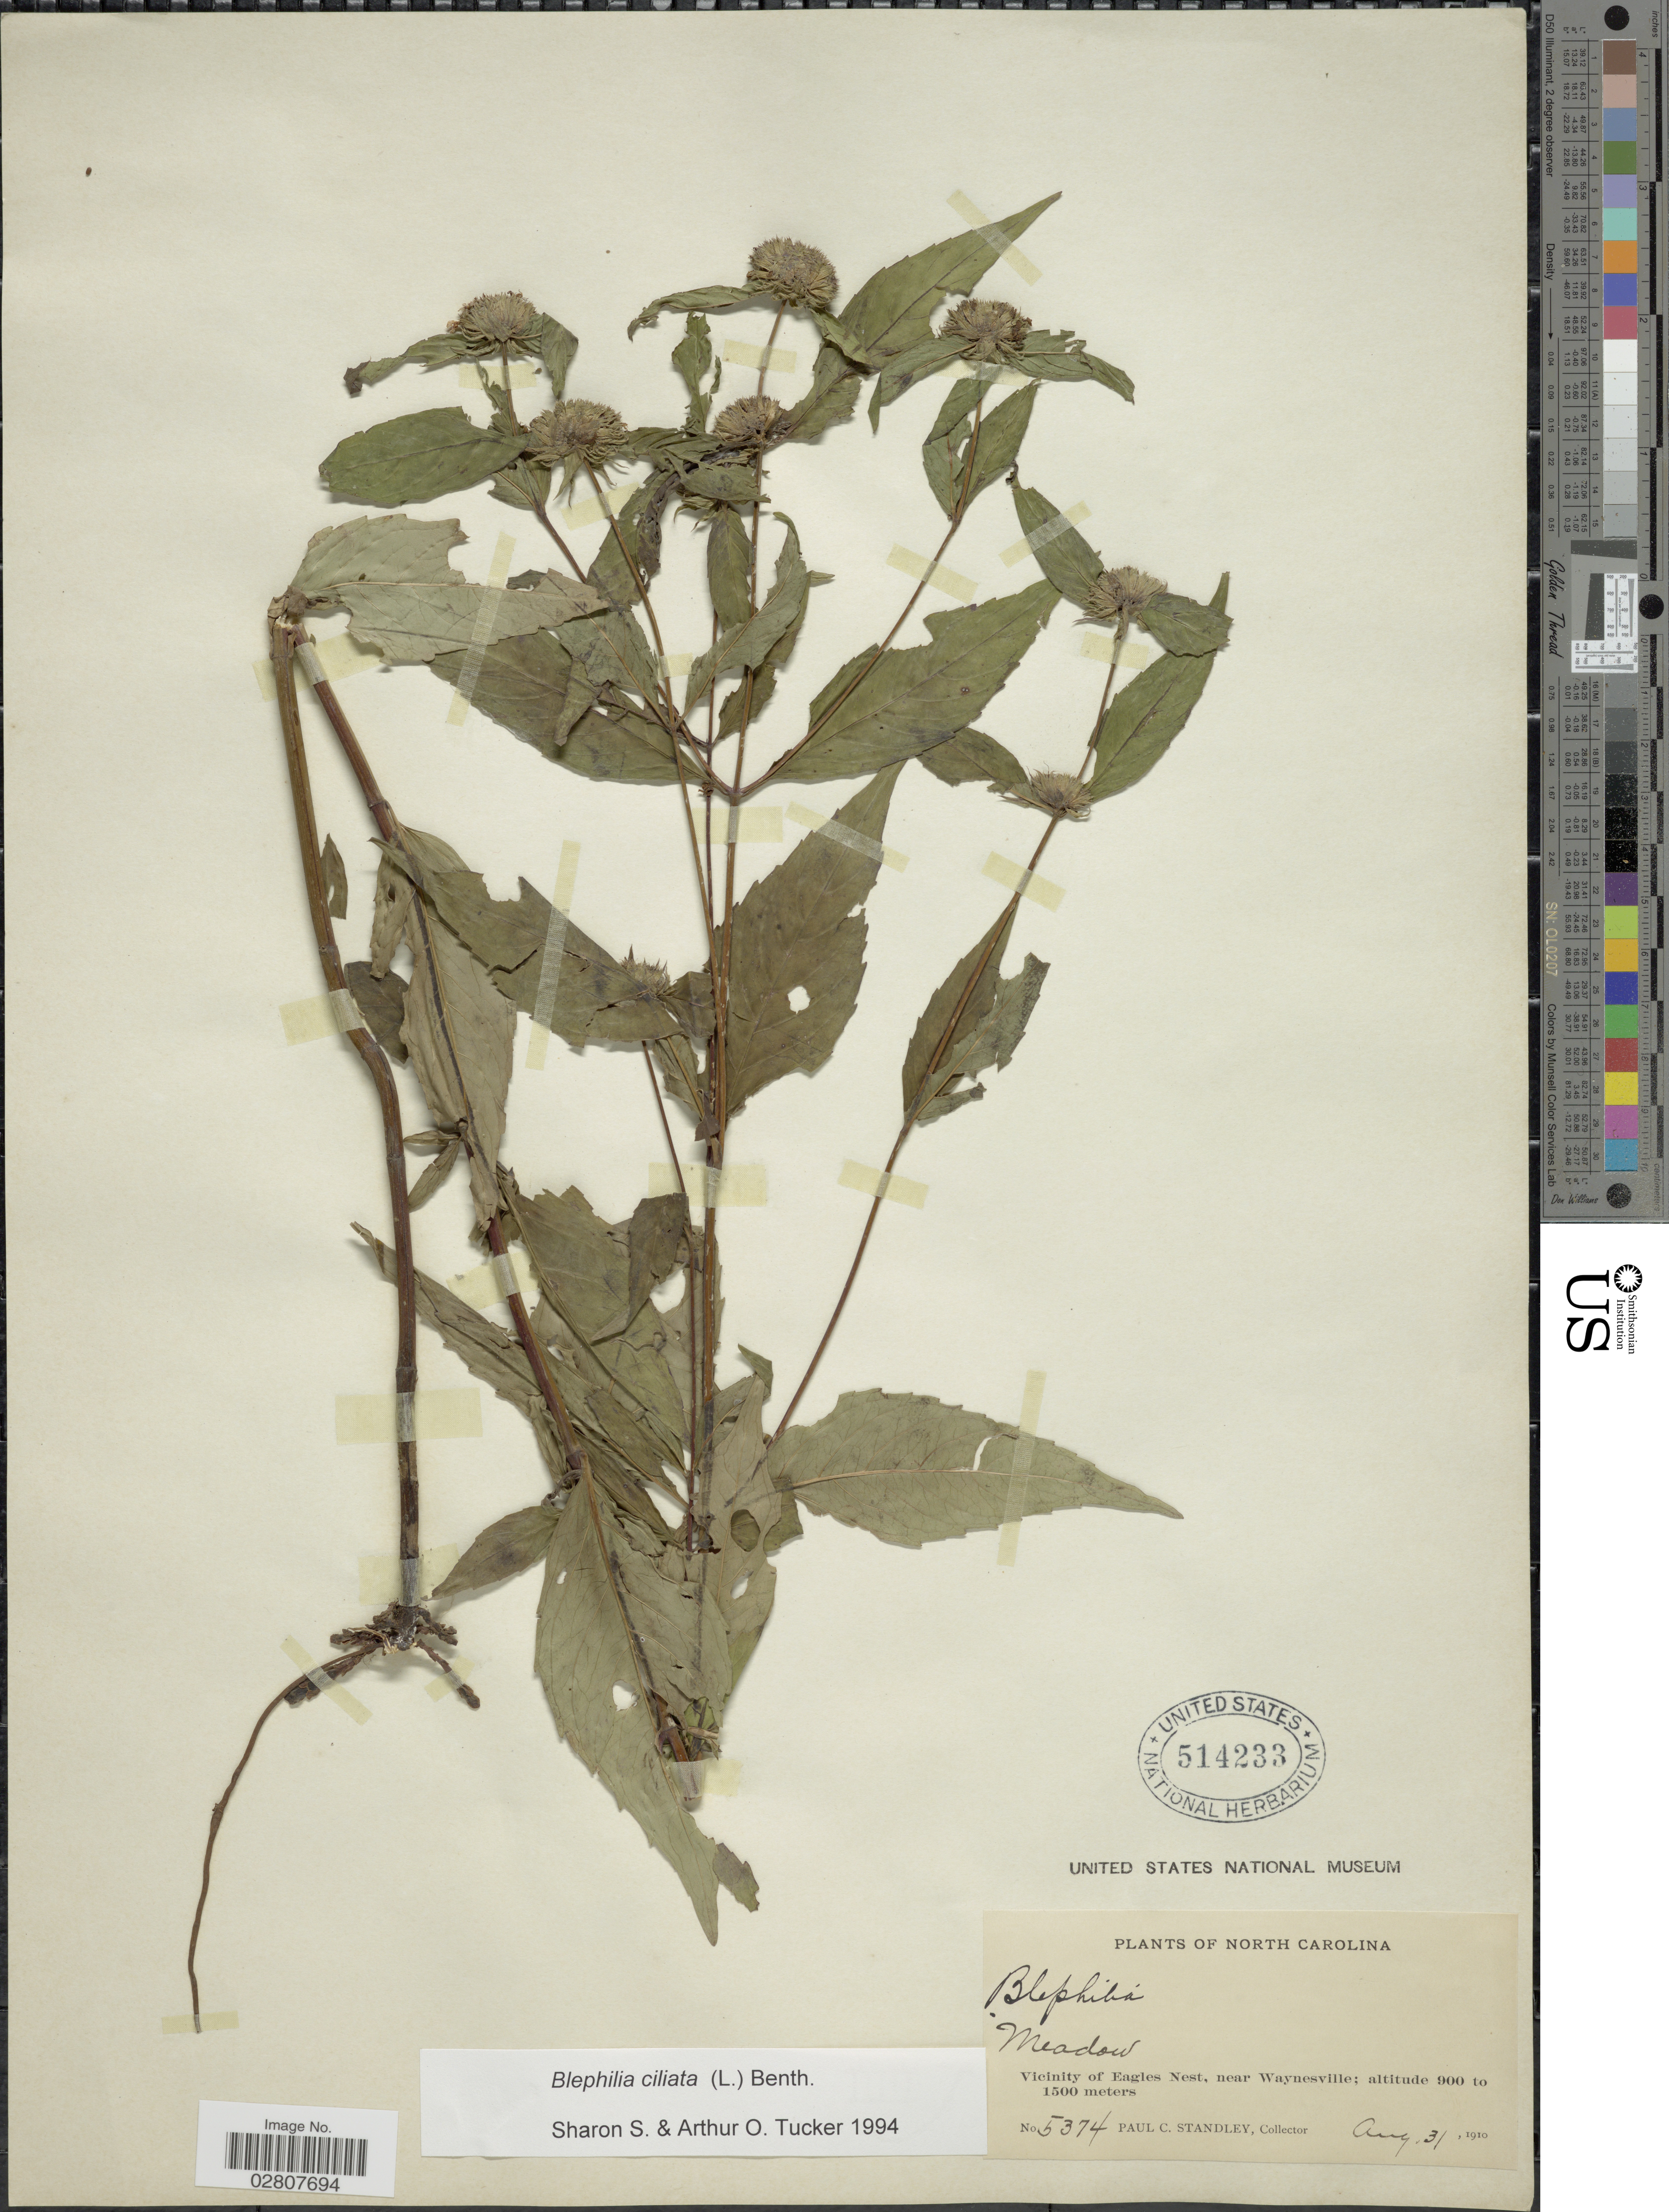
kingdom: Plantae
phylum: Tracheophyta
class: Magnoliopsida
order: Lamiales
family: Lamiaceae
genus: Blephilia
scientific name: Blephilia ciliata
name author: (L.) Raf. ex Benth.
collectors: P. C. Standley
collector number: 5374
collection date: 1910-08-31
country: United States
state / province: North Carolina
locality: Vicinity of Eagles Nest, near Waynesville.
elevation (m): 900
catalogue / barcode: US 514233